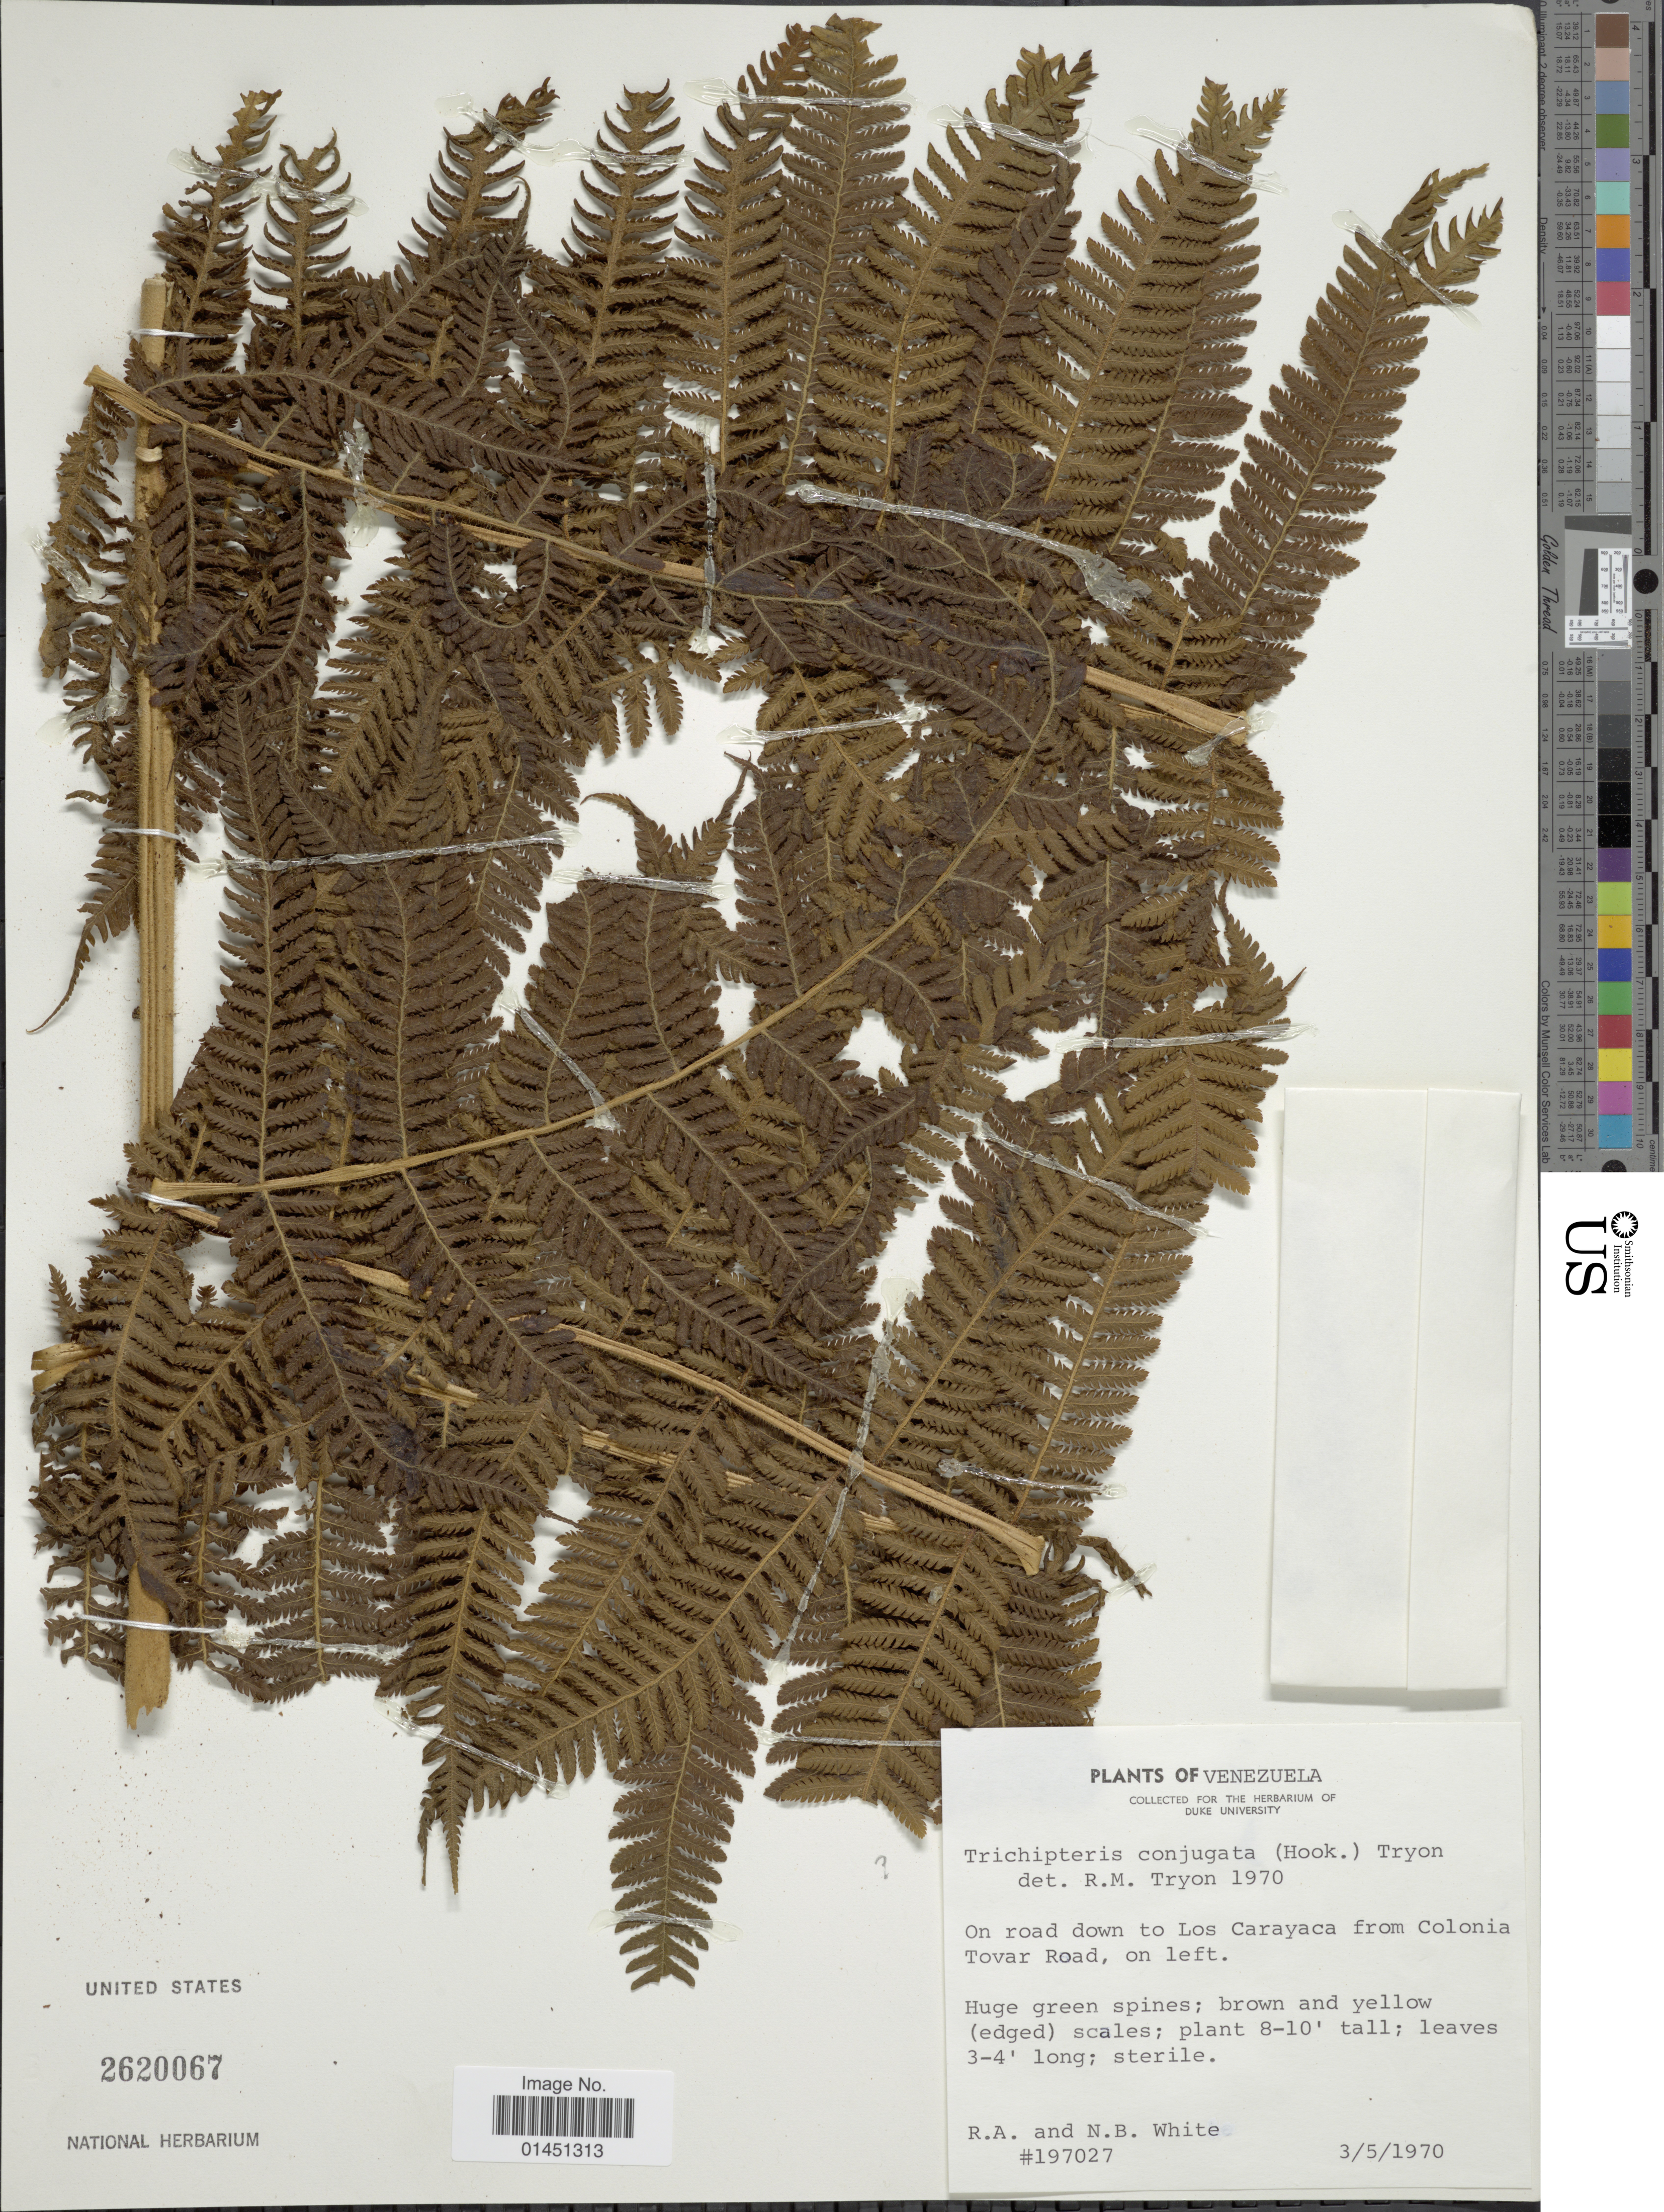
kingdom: Plantae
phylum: Tracheophyta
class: Polypodiopsida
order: Cyatheales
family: Cyatheaceae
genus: Cyathea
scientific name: Cyathea conjugata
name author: (Hook.) Domin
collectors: R. A. White & N. White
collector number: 197027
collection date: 1970-05-03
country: Venezuela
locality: On road down to Los Carayaca from Colonia Tovar Road, on left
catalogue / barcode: US 2620067